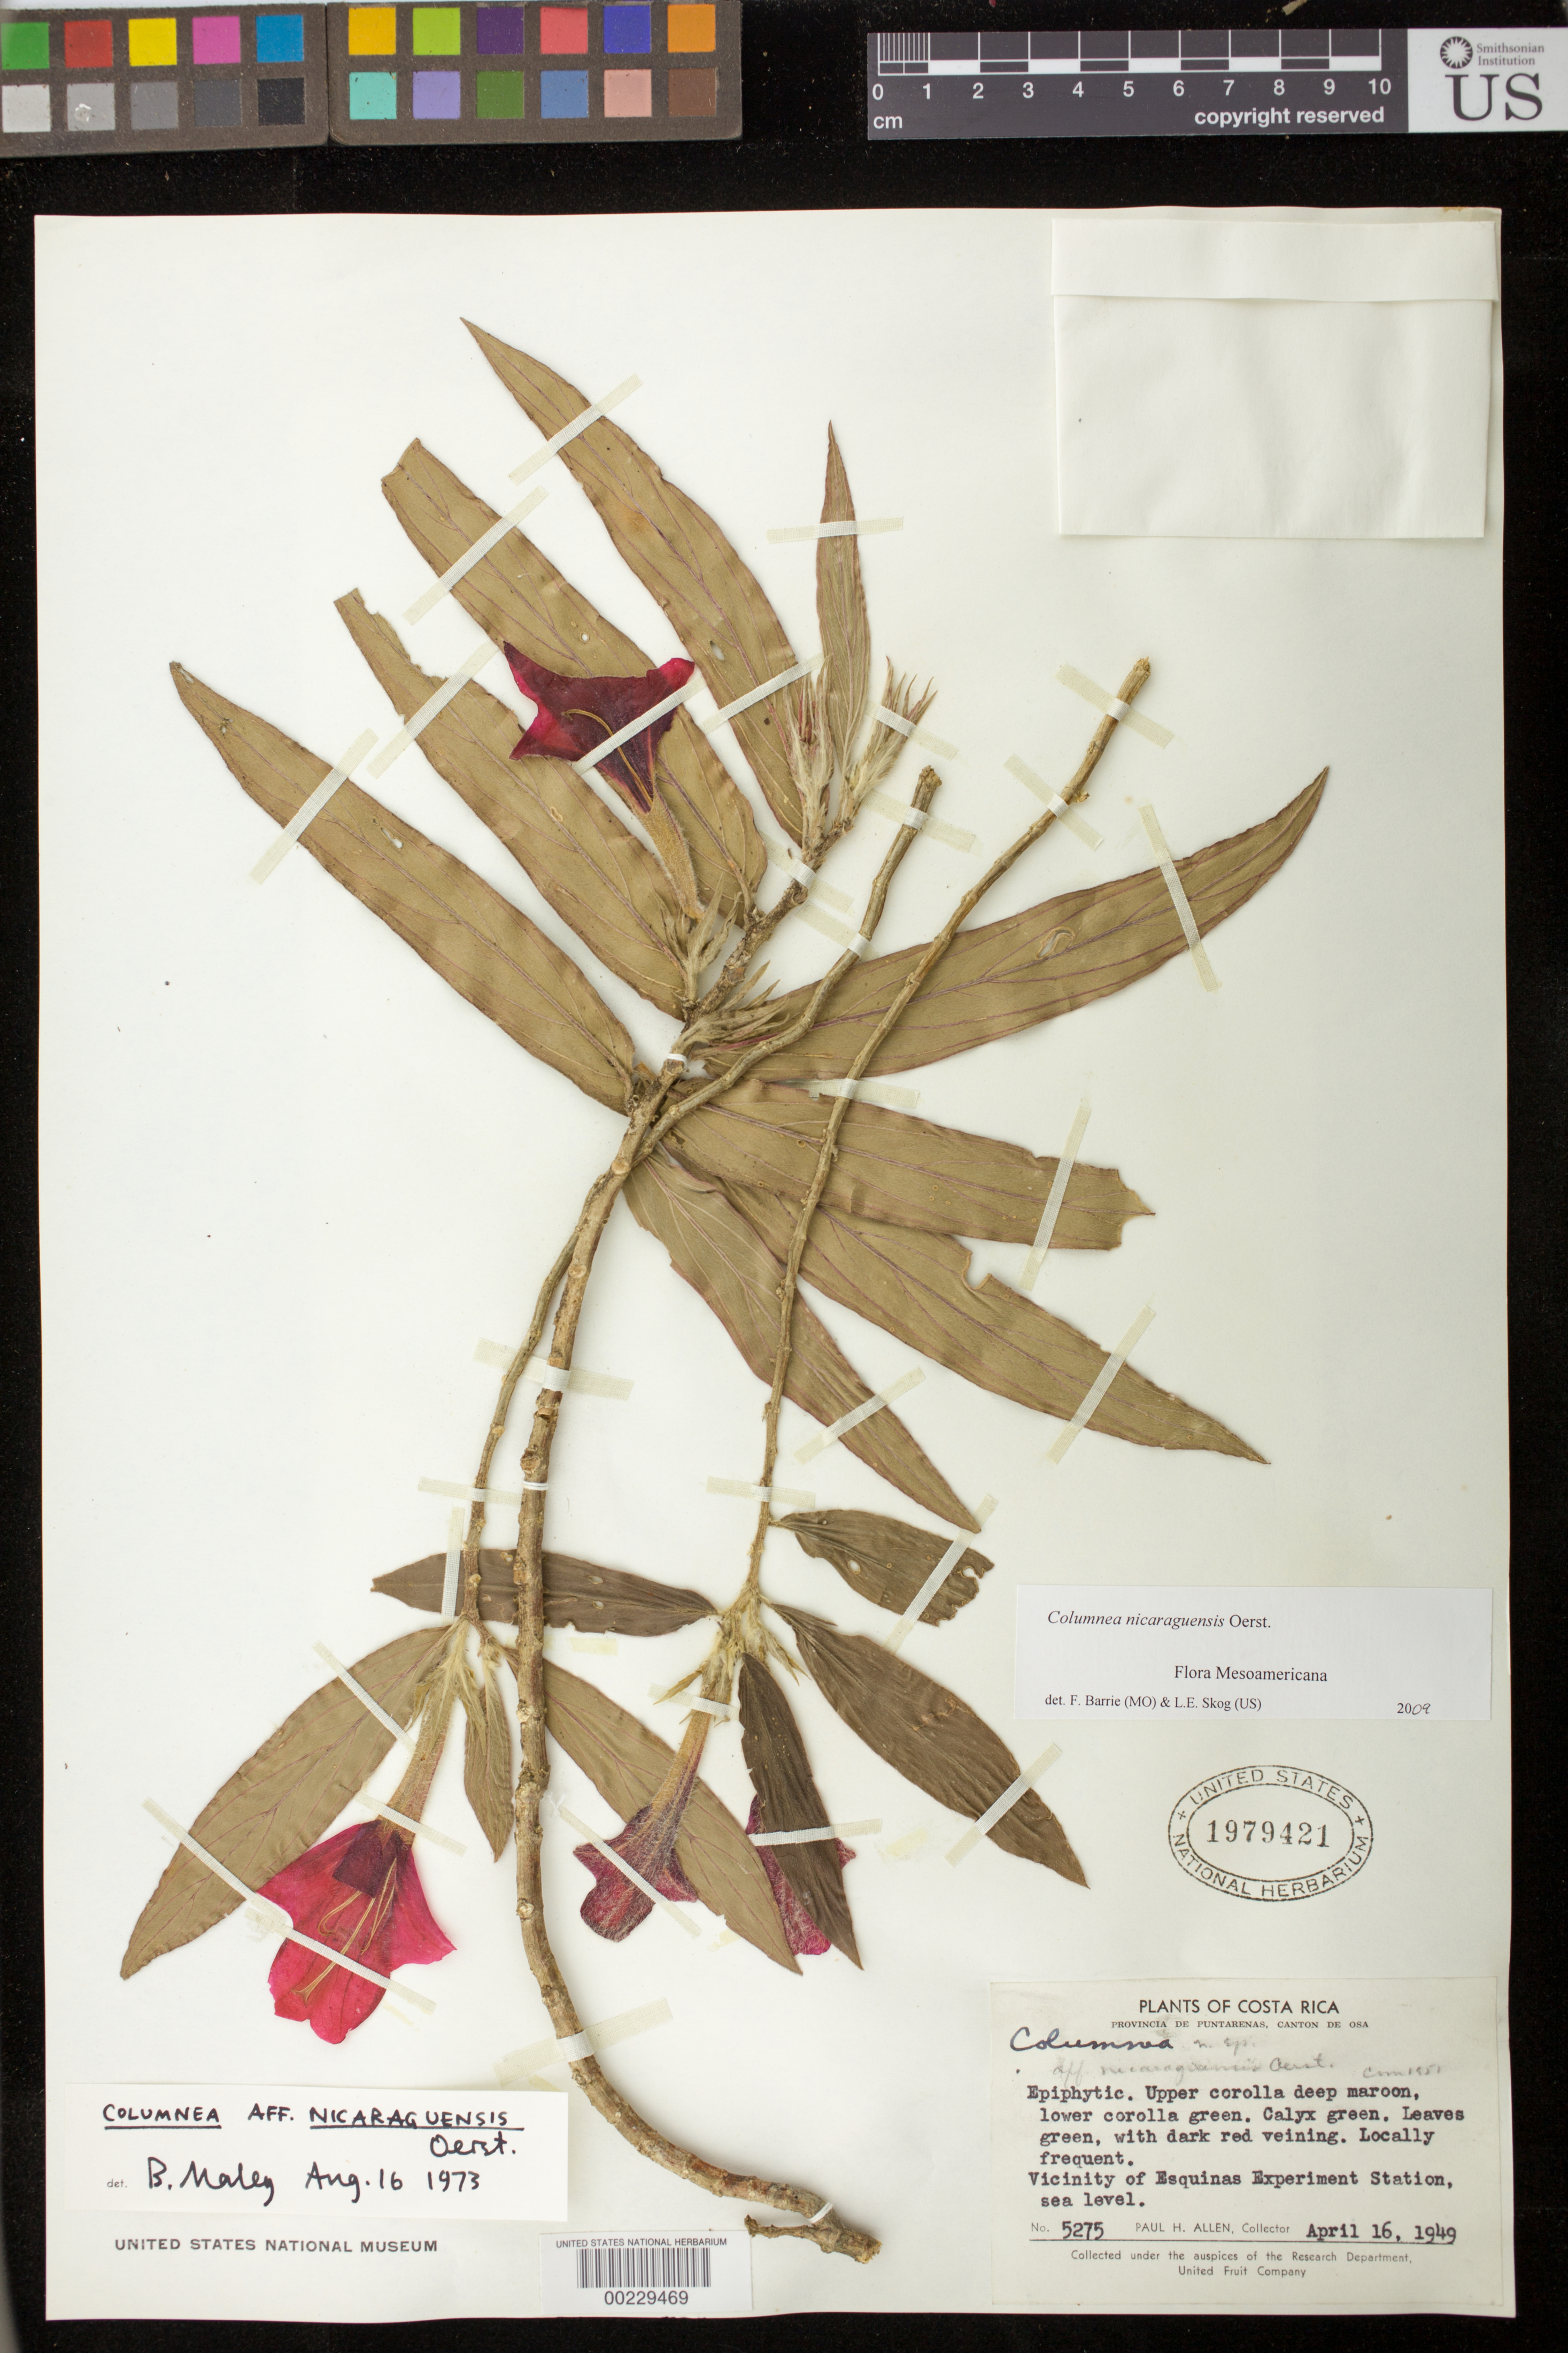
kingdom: Plantae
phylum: Tracheophyta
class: Magnoliopsida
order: Lamiales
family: Gesneriaceae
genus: Columnea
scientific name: Columnea nicaraguensis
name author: Oerst.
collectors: P. H. Allen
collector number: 5275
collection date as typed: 16 Apr 1949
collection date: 1949-04-16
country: Costa Rica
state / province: Puntarenas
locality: Canton de Osa, vicinity of Esquinas Experiment Station, sea level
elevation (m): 0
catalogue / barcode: US 1979421